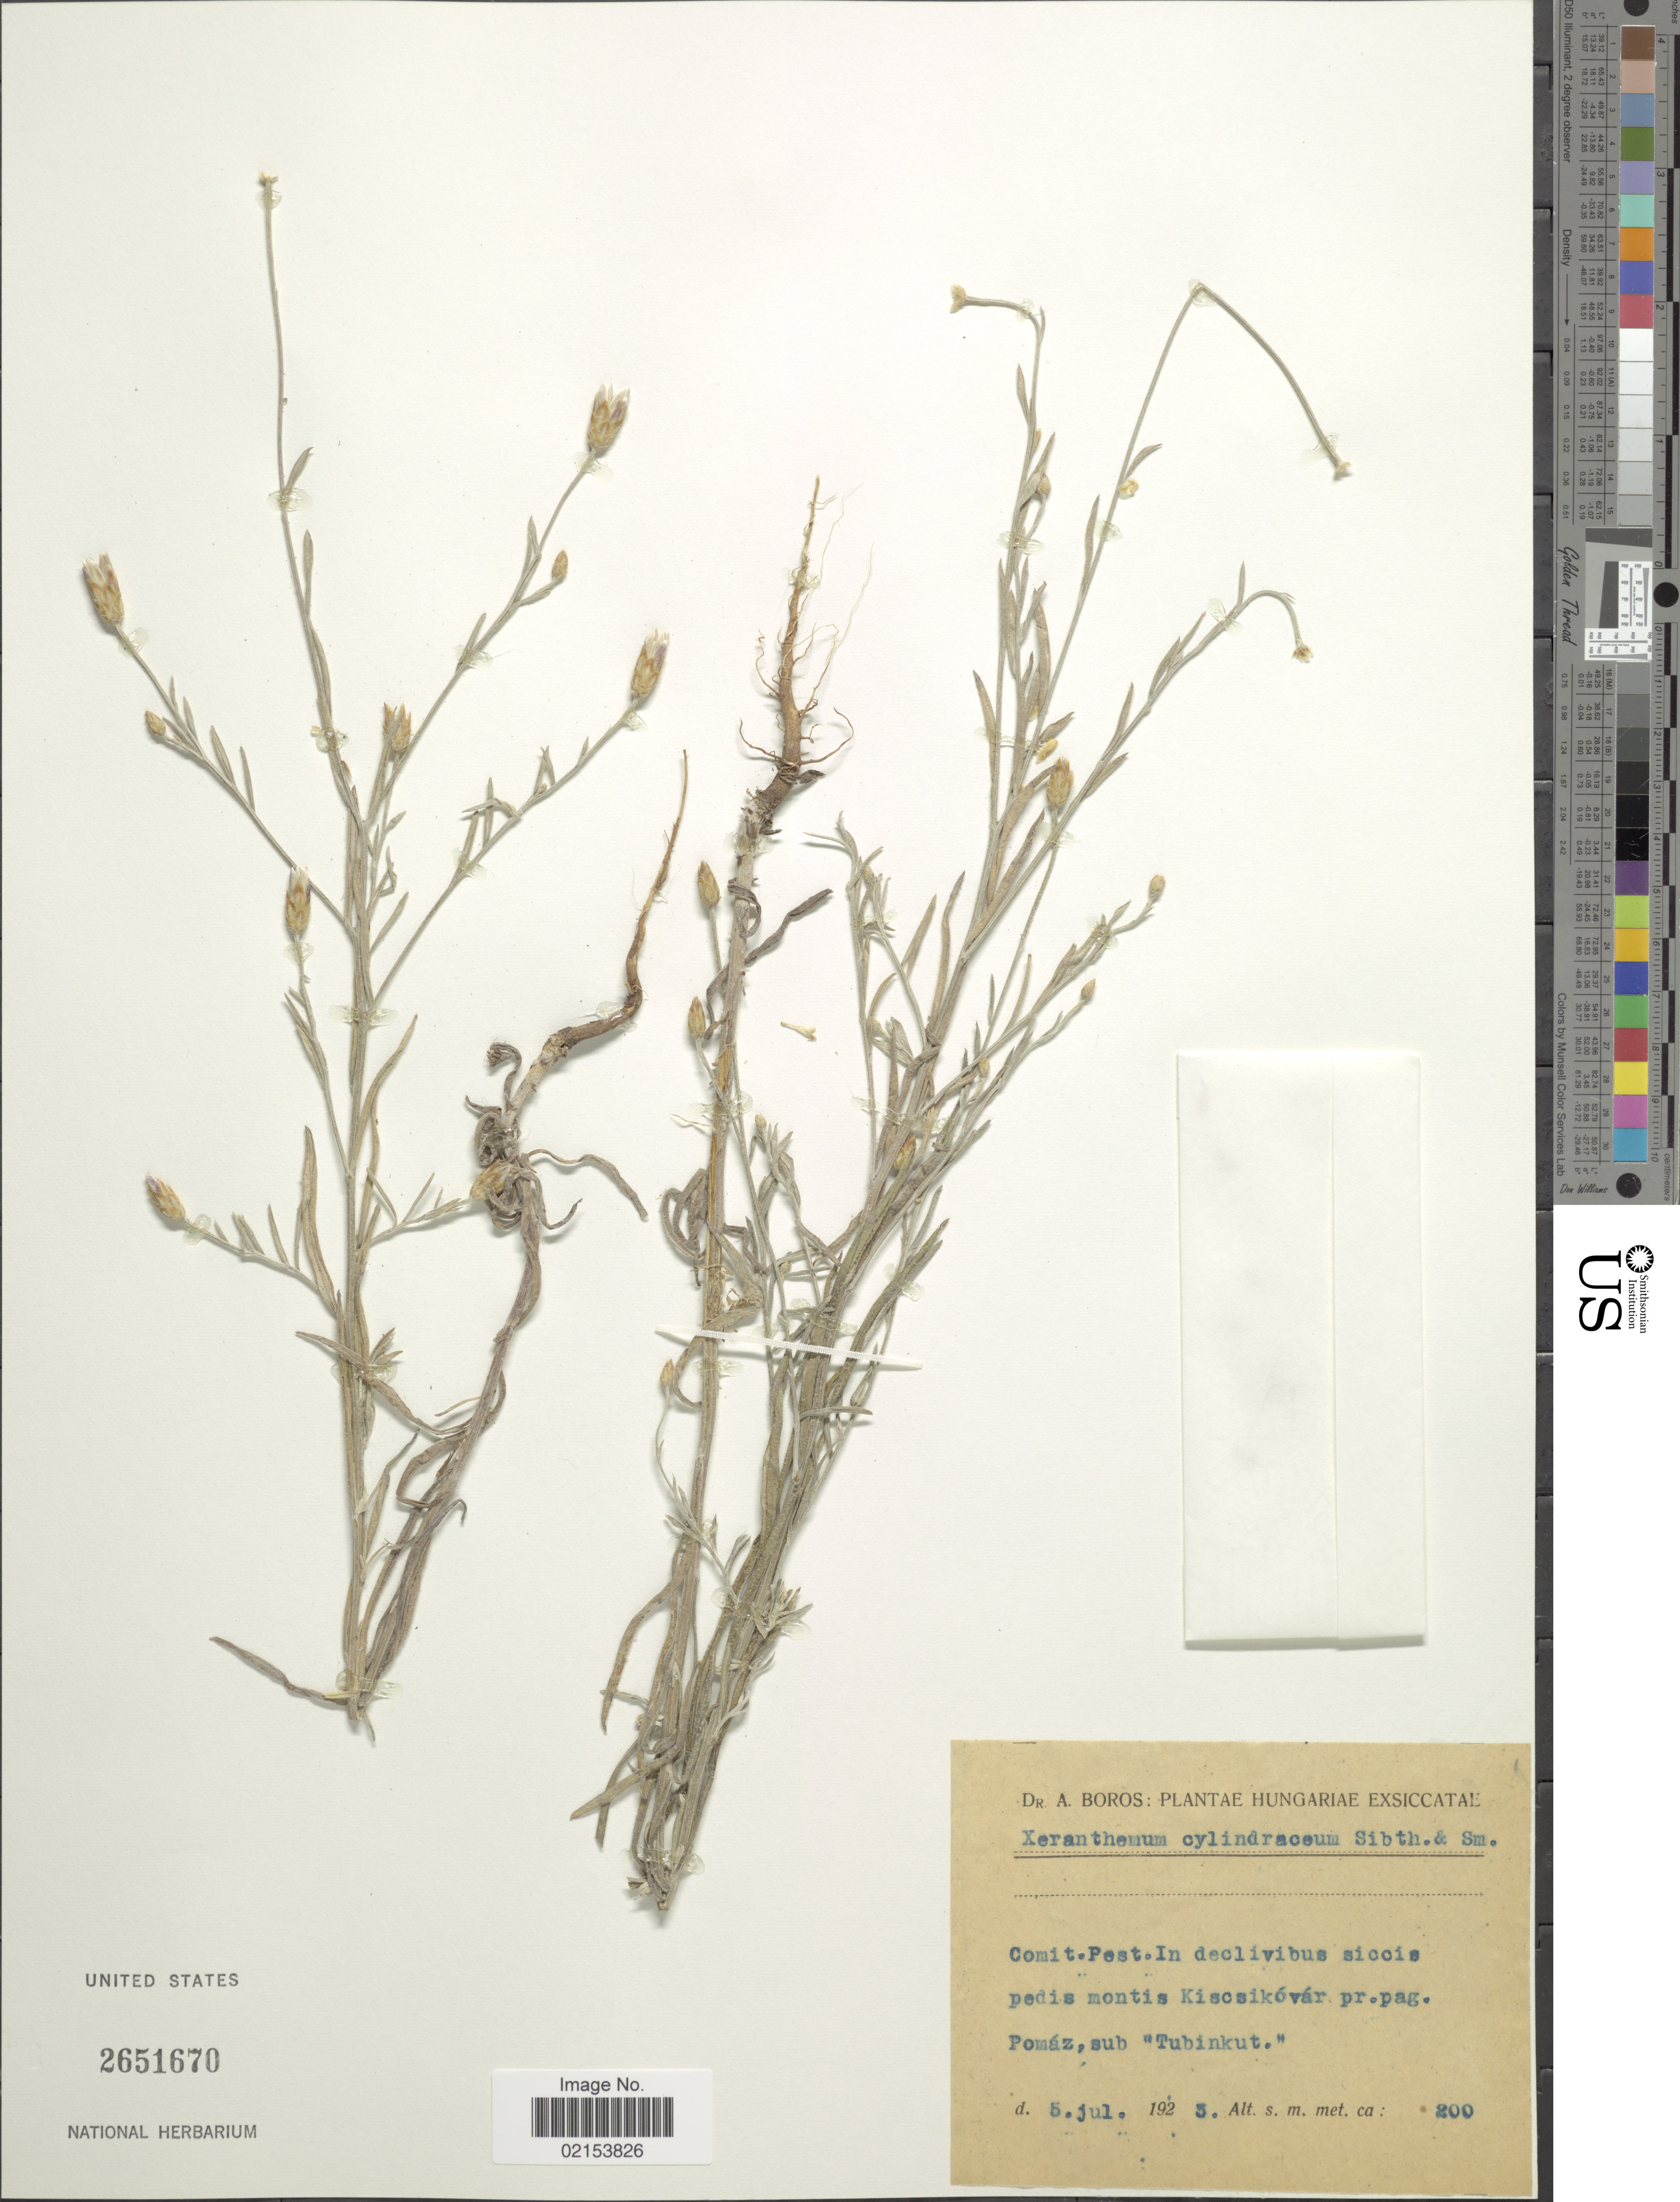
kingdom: Plantae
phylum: Tracheophyta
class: Magnoliopsida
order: Asterales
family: Asteraceae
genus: Xeranthemum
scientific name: Xeranthemum cylindraceum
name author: Sm.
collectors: Á. Boros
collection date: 1925-07-05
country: Tonga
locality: Comit Pest. montis Kiscsikovar pr. pag. Pomaz, sub "Tubinkut"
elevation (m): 200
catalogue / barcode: US 2651670